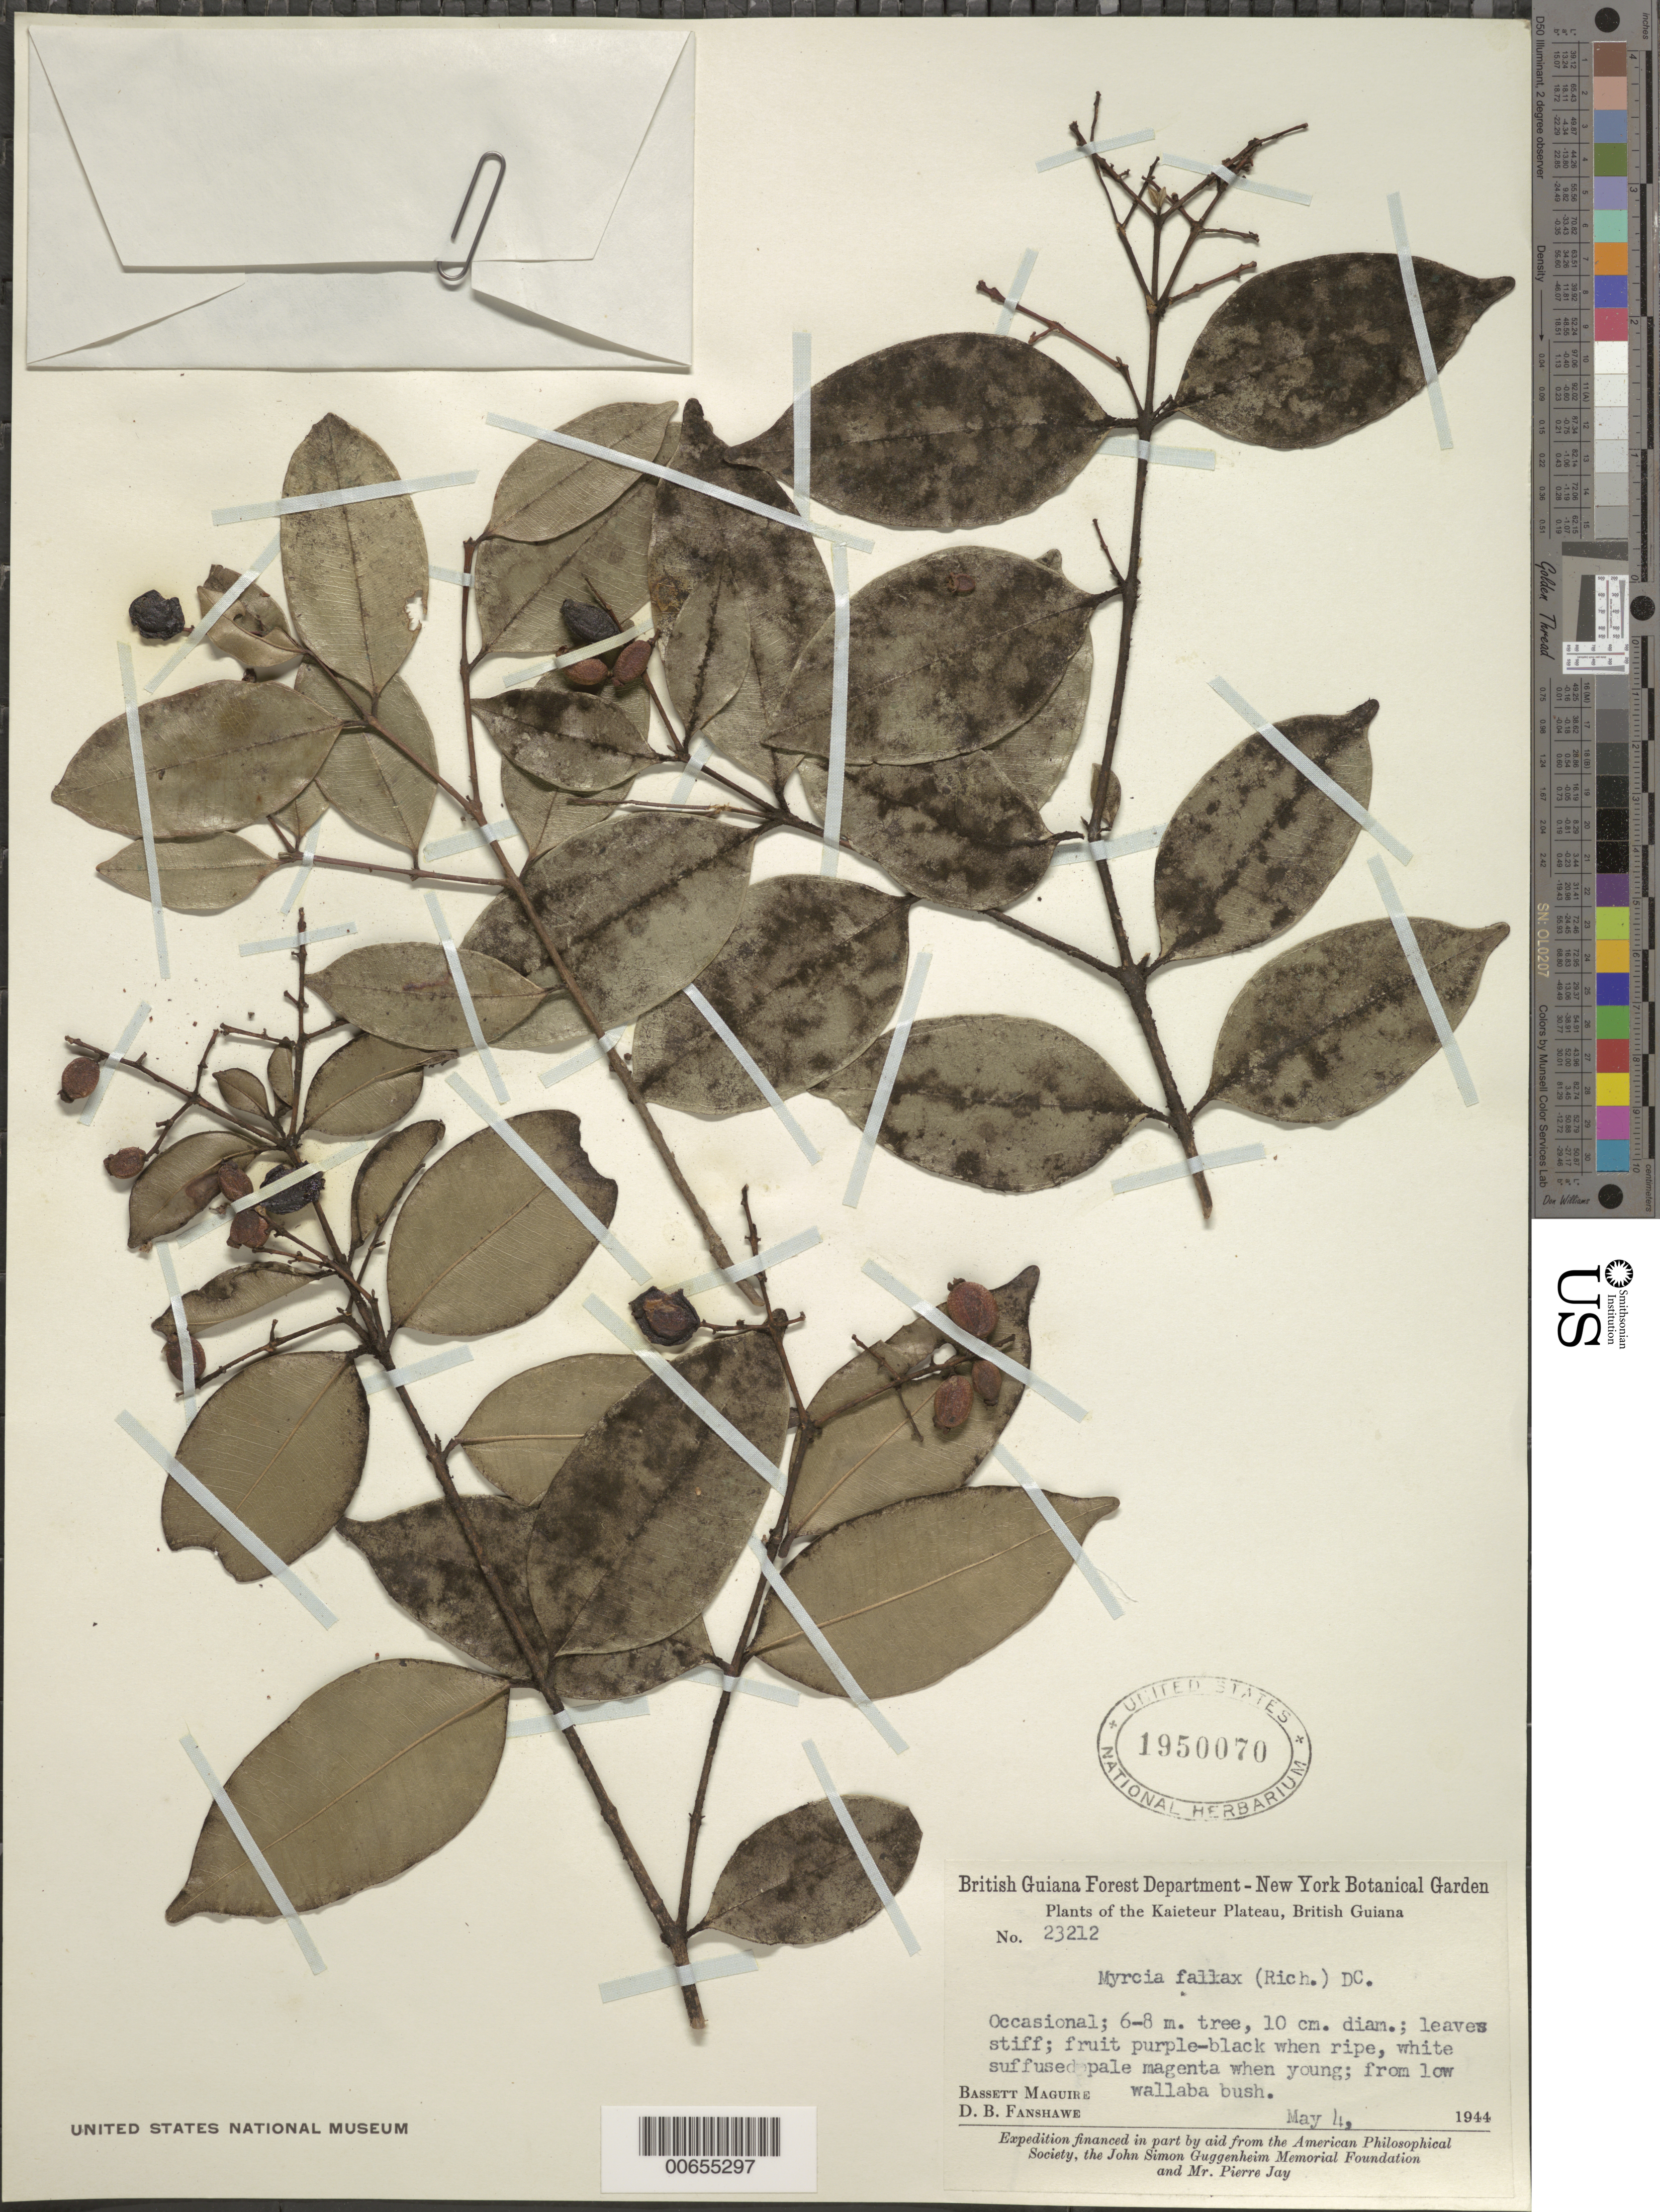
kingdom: Plantae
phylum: Tracheophyta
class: Magnoliopsida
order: Myrtales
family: Myrtaceae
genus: Myrcia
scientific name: Myrcia fallax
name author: (Rich.) DC.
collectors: B. Maguire & D. B. Fanshawe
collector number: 23212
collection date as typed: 4-May-44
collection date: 1944-05-04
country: Guyana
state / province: Potaro-Siparuni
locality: Kaieteur Plateau, Potaro River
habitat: Low Wallaba bush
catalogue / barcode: US 1950070